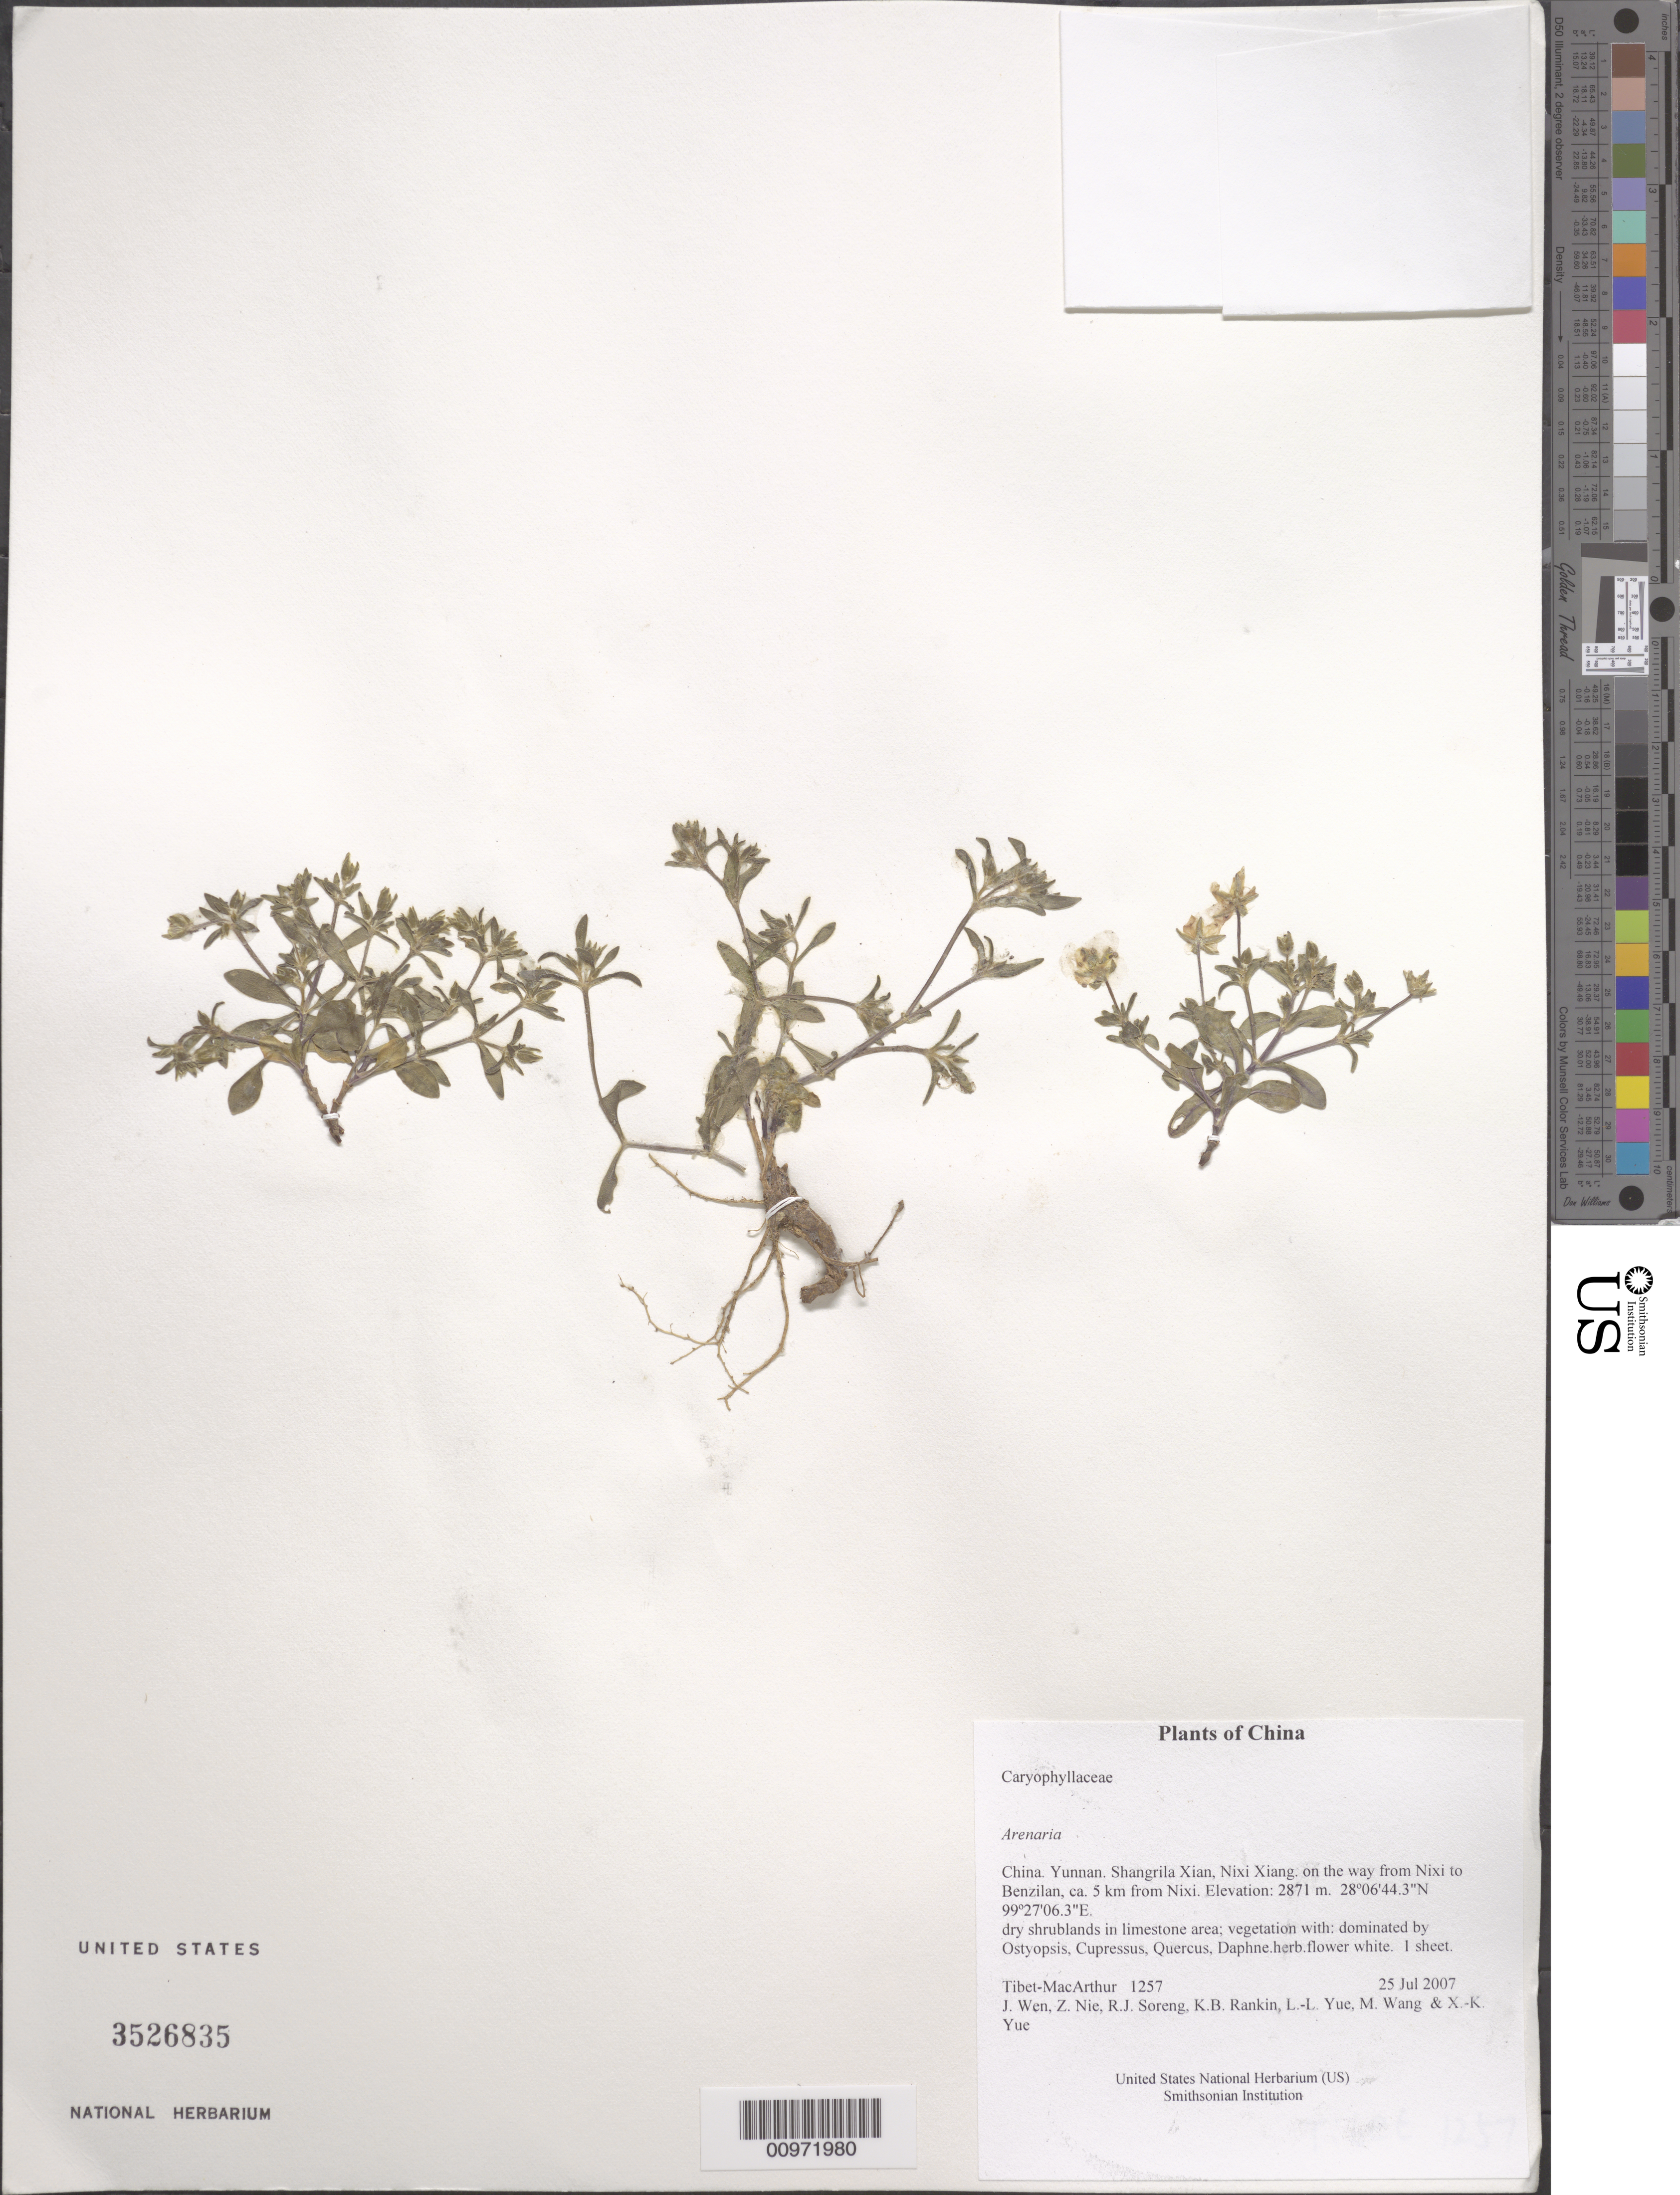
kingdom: Plantae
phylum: Tracheophyta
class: Magnoliopsida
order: Caryophyllales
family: Caryophyllaceae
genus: Arenaria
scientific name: Arenaria sp.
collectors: Tibet-MacArthur, J. Wen, Z. Nie, R. J. Soreng, K. Rankin, L. Yue, M. Wang & X. Yue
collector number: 1257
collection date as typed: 25 Jul 2007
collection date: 2007-07-25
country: China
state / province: Yunnan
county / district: Shangrila Xian, Nixi Xiang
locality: on the way from Nixi to Benzilan, ca. 5 km from Nixi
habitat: dry shrublands in limestone area; vegetation with: dominated by Ostyopsis, Cupressus, Quercus, Daphne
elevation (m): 2871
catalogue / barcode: US 3526835